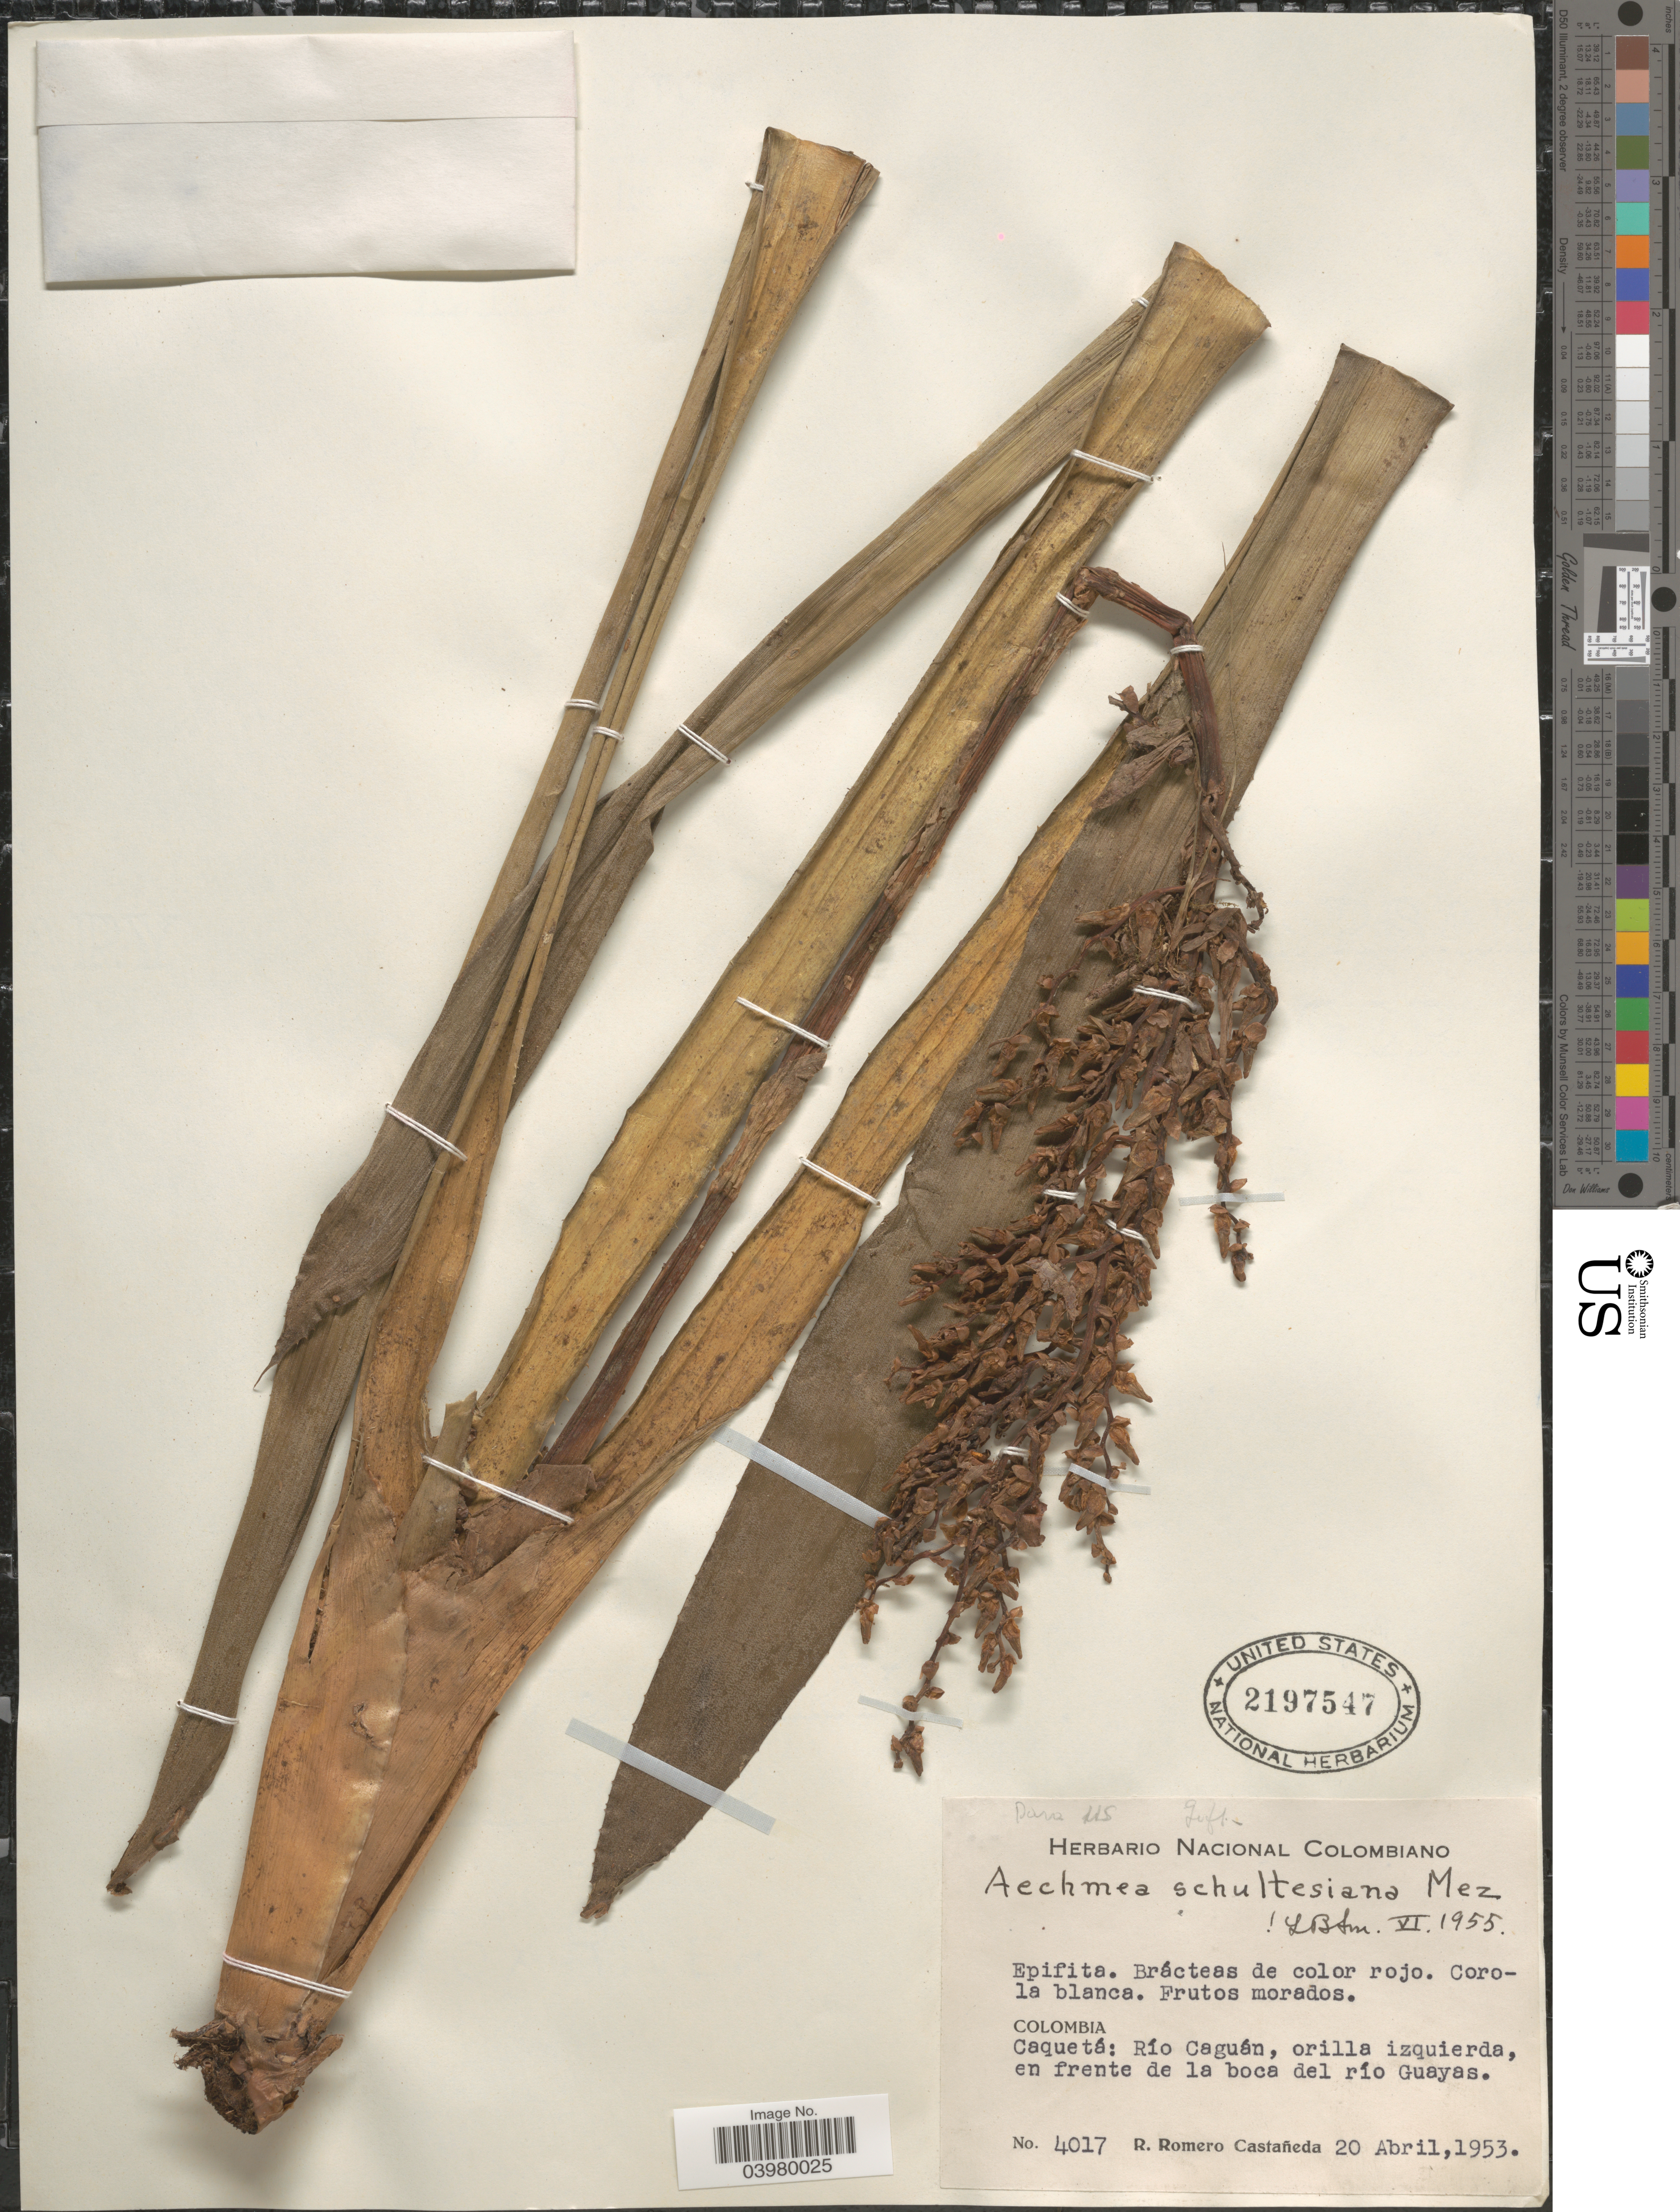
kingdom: Plantae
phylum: Tracheophyta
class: Liliopsida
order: Poales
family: Bromeliaceae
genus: Aechmea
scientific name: Aechmea penduliflora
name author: André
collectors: R. Romero Castañeda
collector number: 4017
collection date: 1953-04-20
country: Colombia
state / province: Caquetá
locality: Río Caguán, orilla izquierda, en frente de la boca del río Guayas.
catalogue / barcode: US 2197547